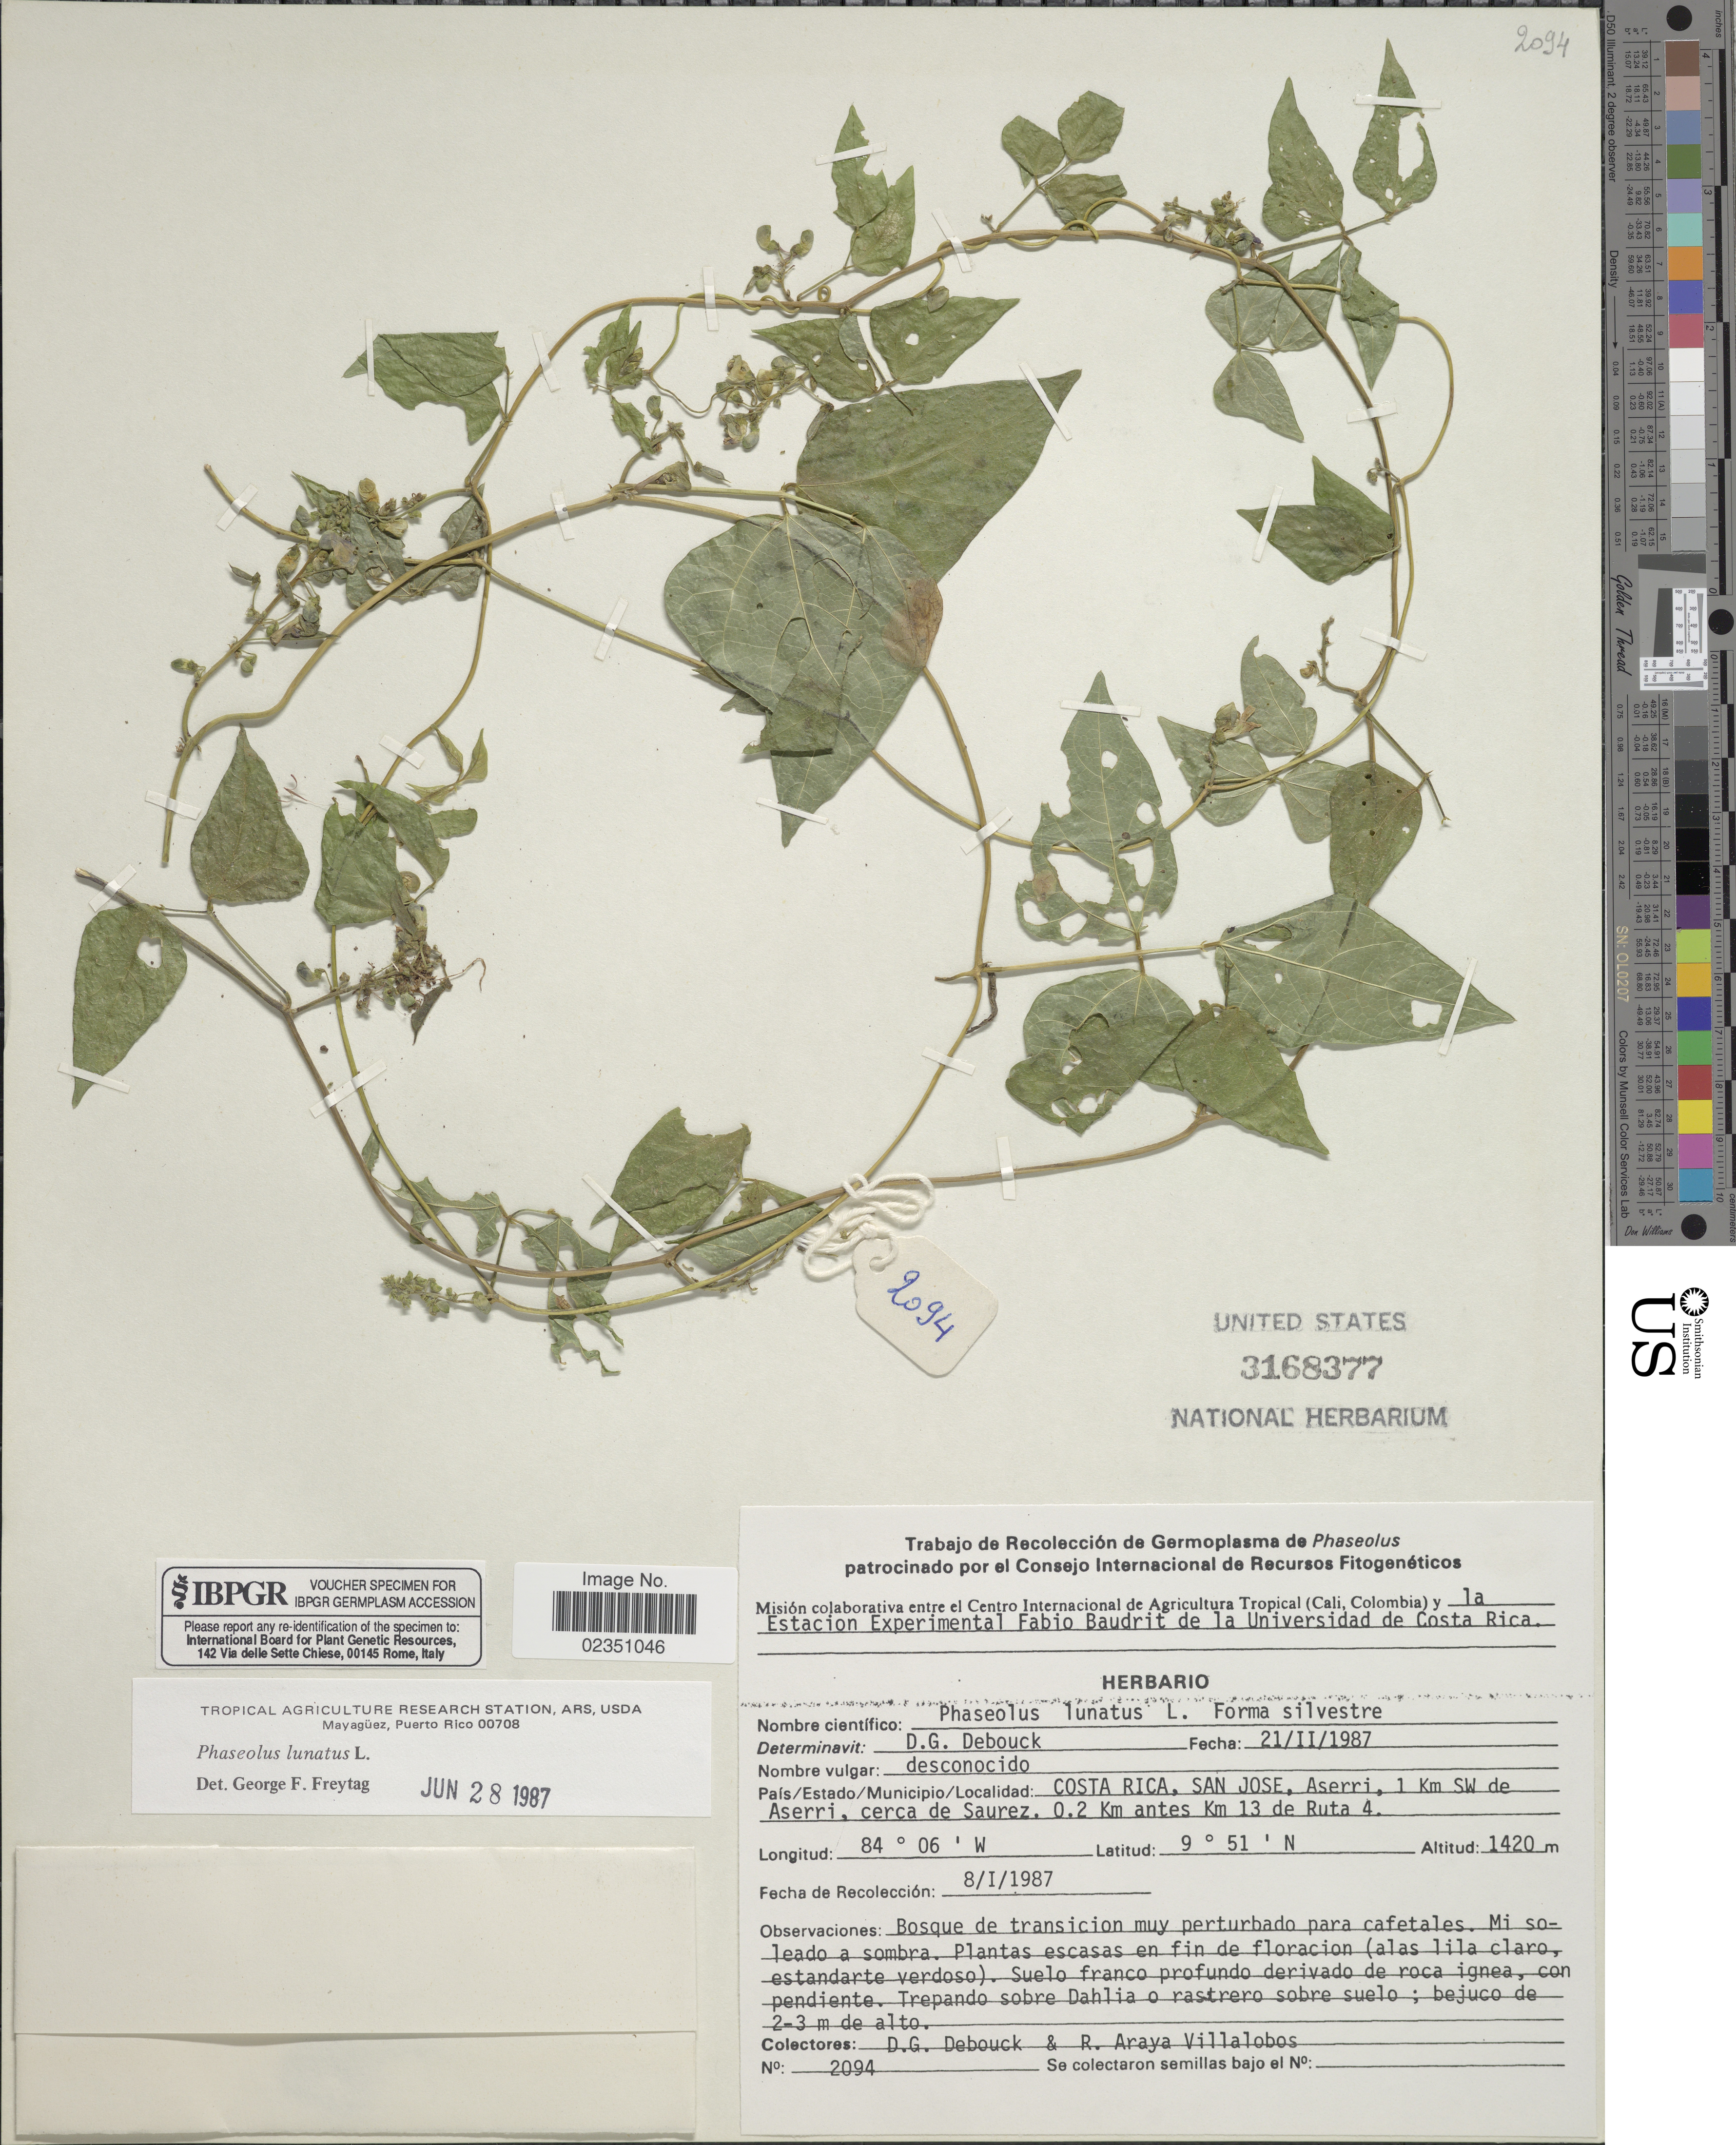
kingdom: Plantae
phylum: Tracheophyta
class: Magnoliopsida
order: Fabales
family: Fabaceae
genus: Phaseolus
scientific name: Phaseolus lunatus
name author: L.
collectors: D. Debouck & R. Araya Villalobos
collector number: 2094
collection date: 1987-01-08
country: Costa Rica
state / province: San José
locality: Aserri, 1 Km SW de Aserri, cerca de Saurez. 0.2 Km antes Km 13 de Ruta 4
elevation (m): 1420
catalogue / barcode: US 3168377